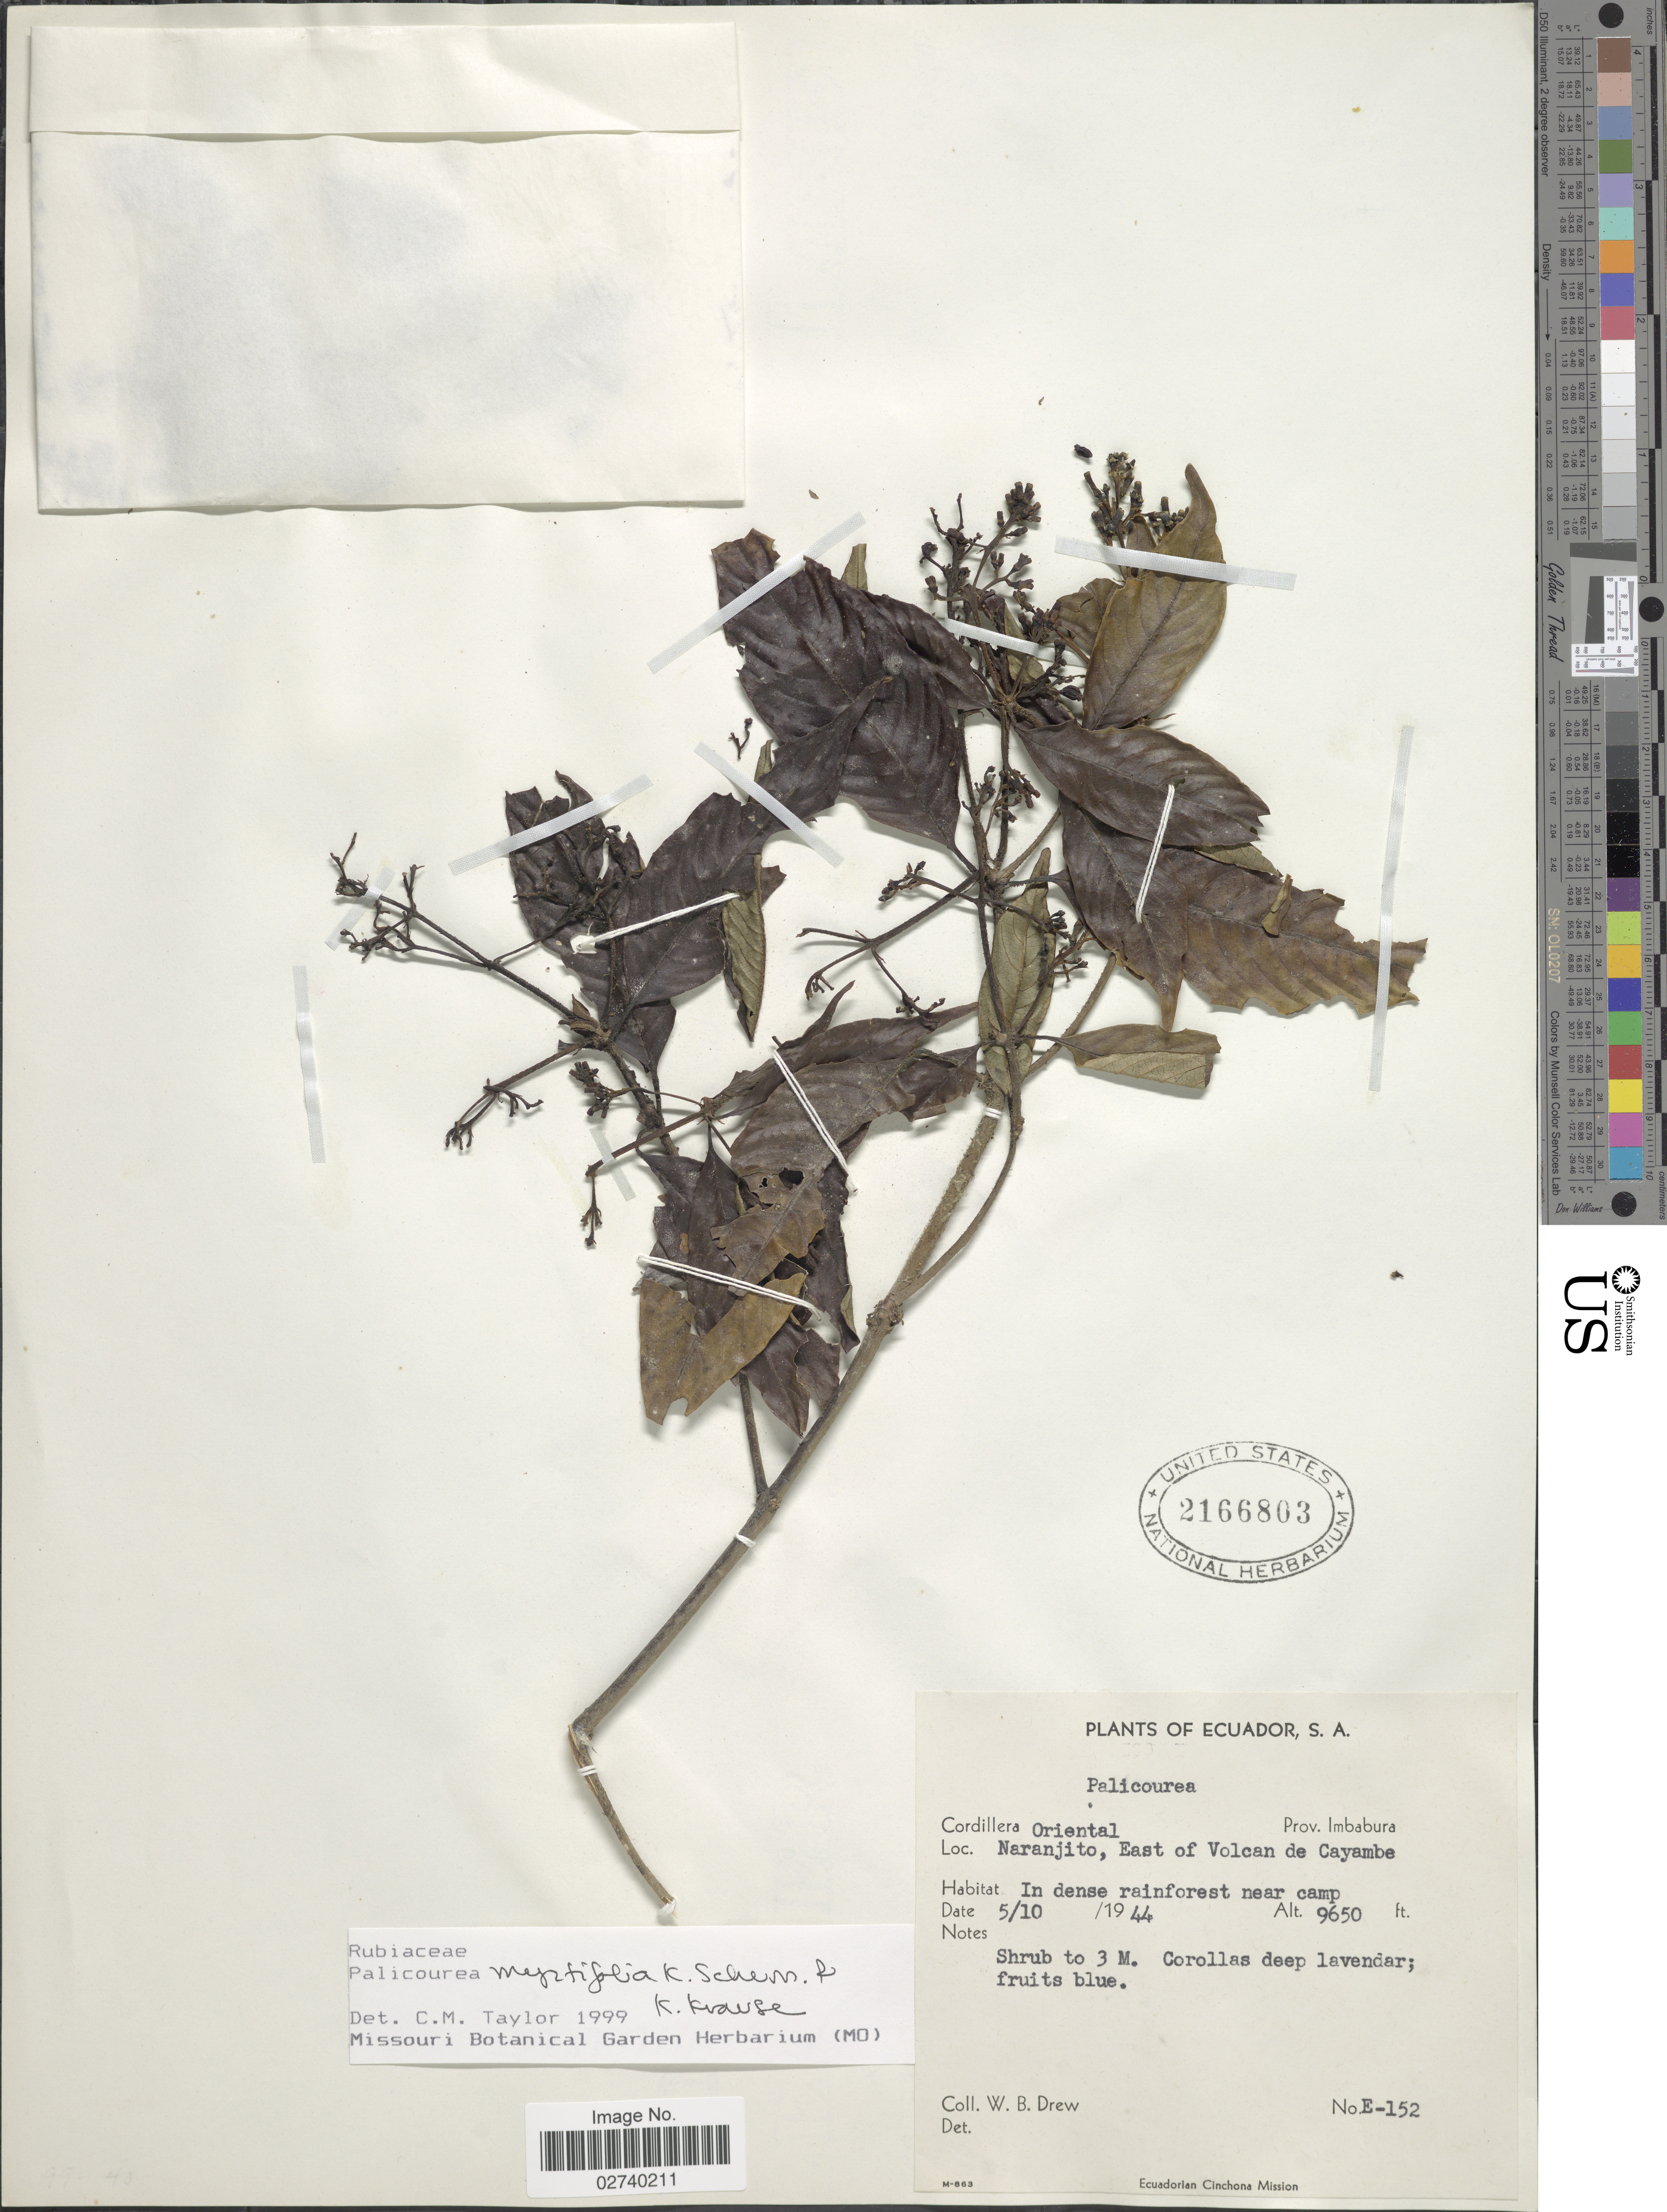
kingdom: Plantae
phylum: Tracheophyta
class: Magnoliopsida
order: Gentianales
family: Rubiaceae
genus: Palicourea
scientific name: Palicourea myrtifolia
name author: K. Schum. & K. Krause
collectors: W. B. Drew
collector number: E-152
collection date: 1944-10-05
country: Ecuador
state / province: Imbabura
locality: Cordillera Oriental, Naranjito, East of Volcan de Cayambe, in dense rainforest near camp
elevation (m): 2941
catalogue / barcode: US 2166803